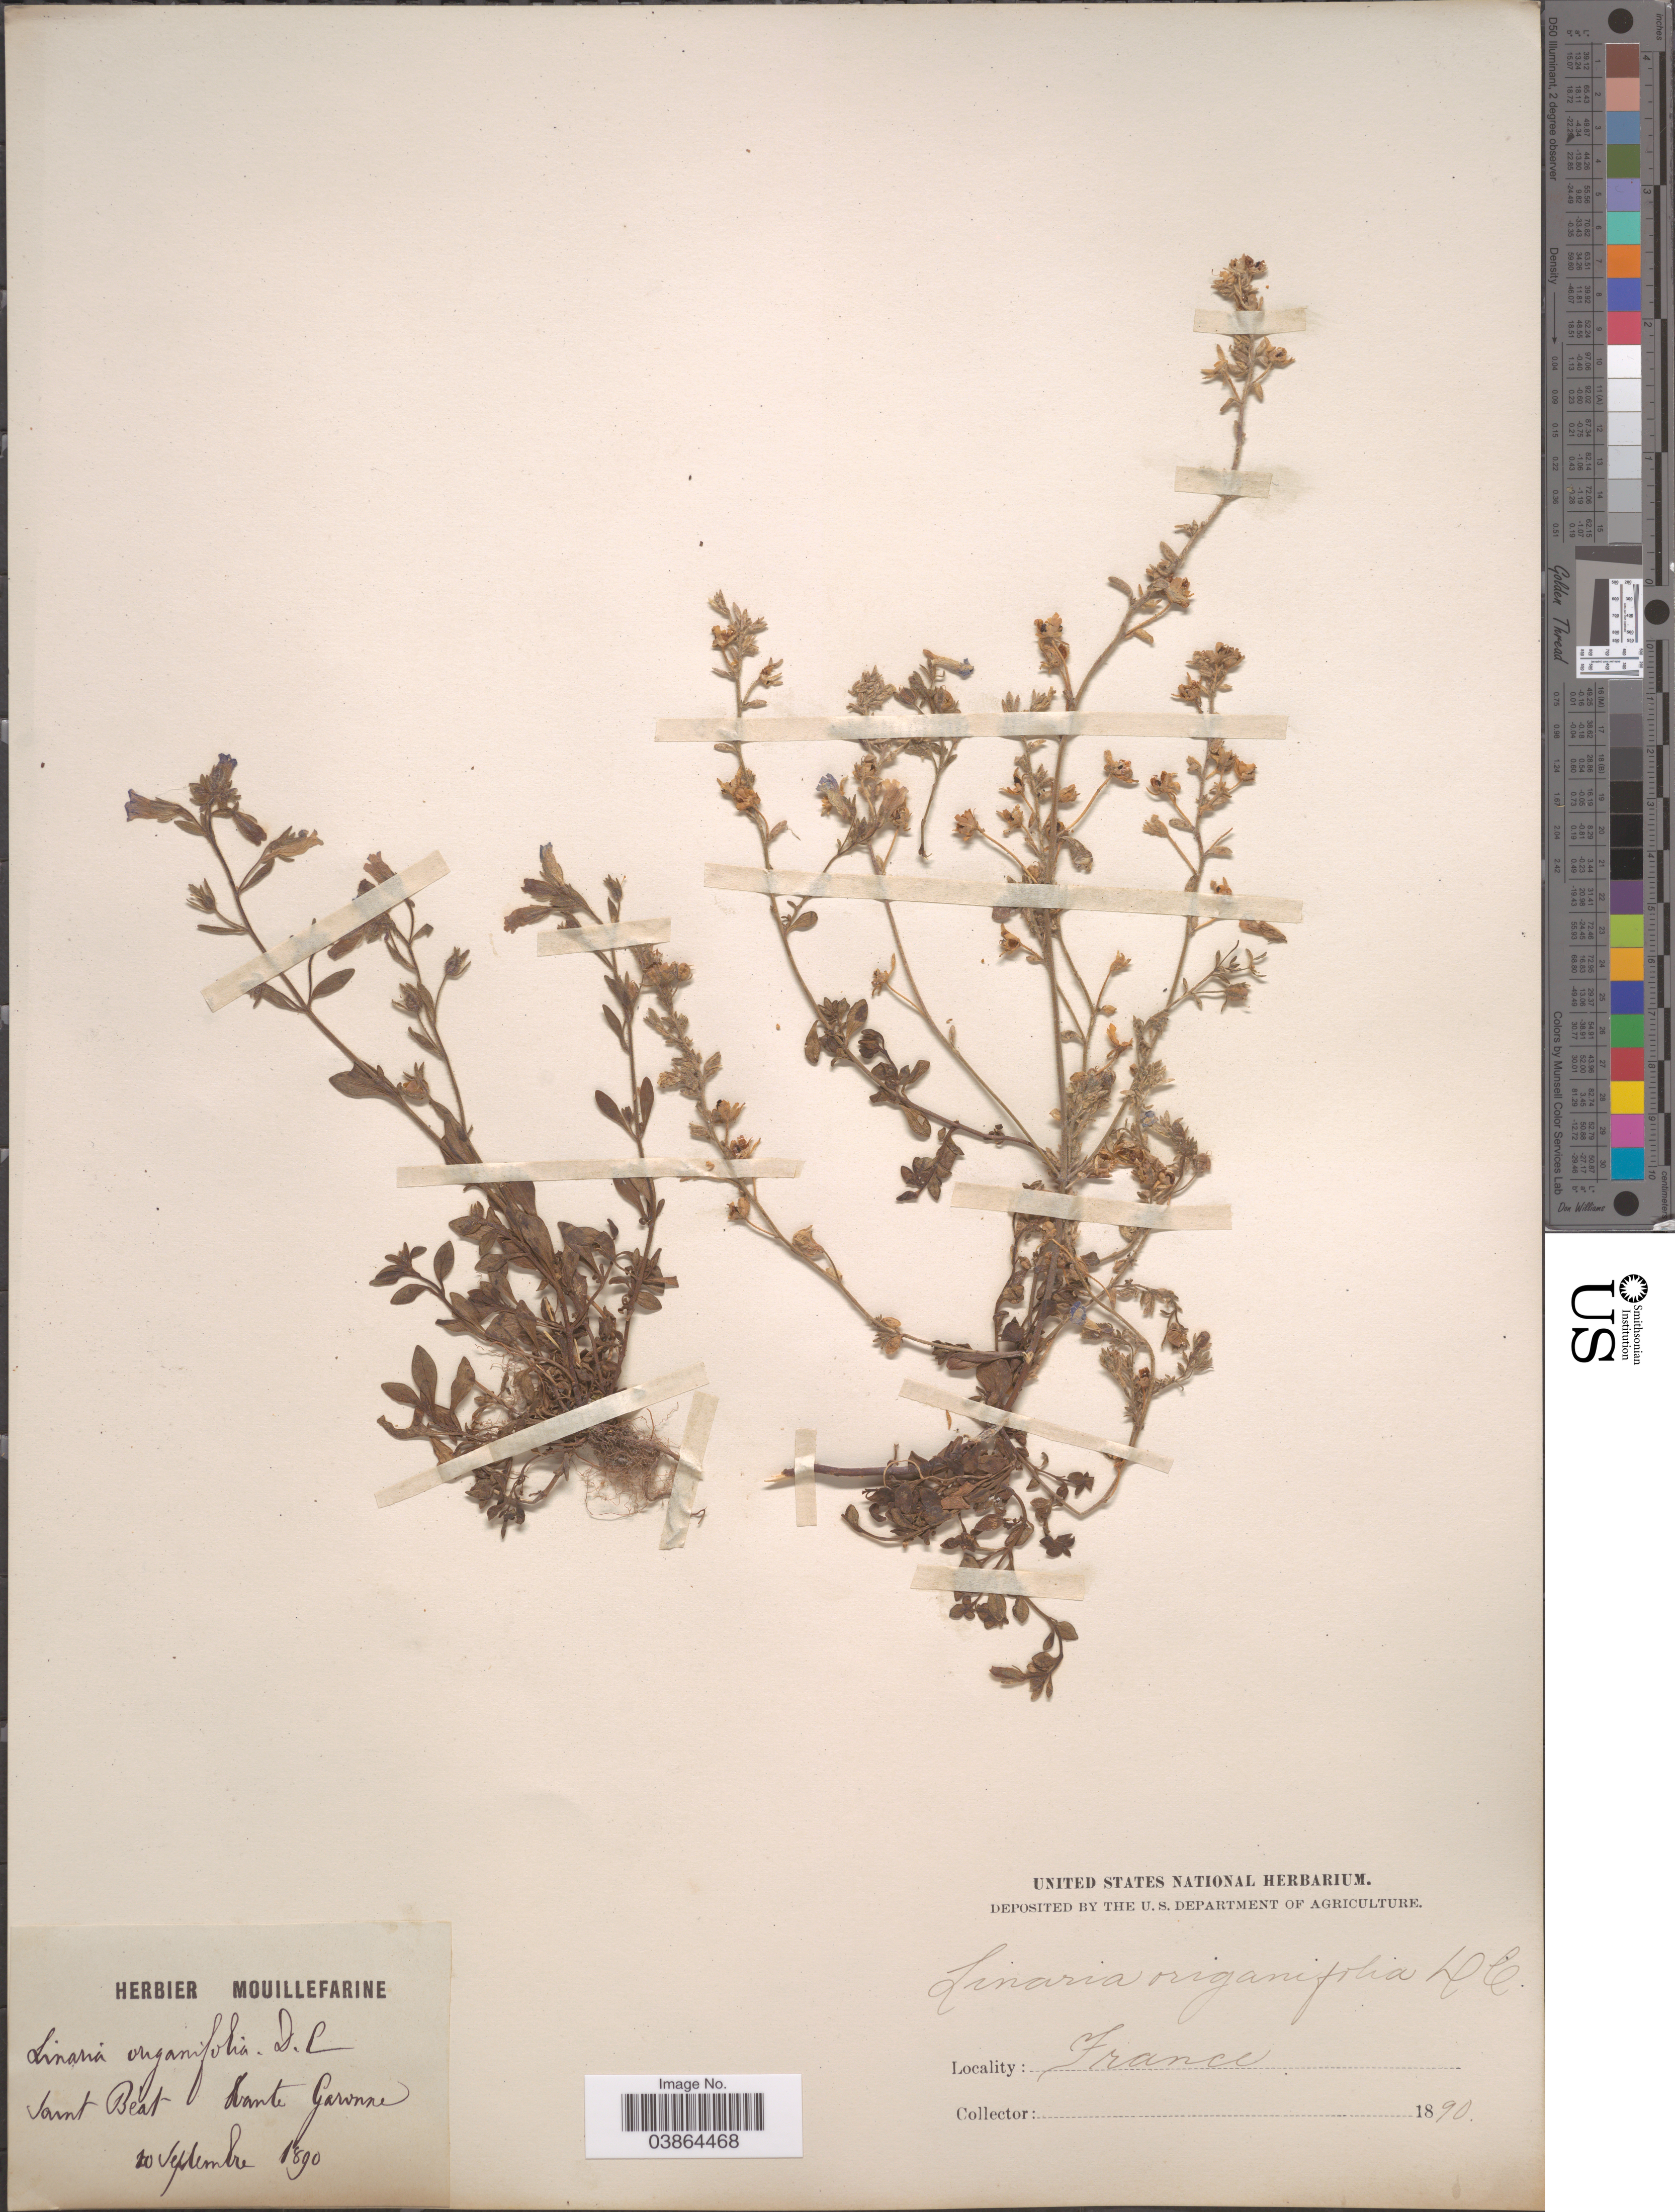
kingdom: Plantae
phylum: Tracheophyta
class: Magnoliopsida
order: Lamiales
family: Plantaginaceae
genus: Chaenorrhinum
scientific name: Chaenorrhinum origanifolium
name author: (L.) Fourr.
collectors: ex herb. Mouillefarine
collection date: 1890-09-20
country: France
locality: Saint Beat. Haute Garonne.